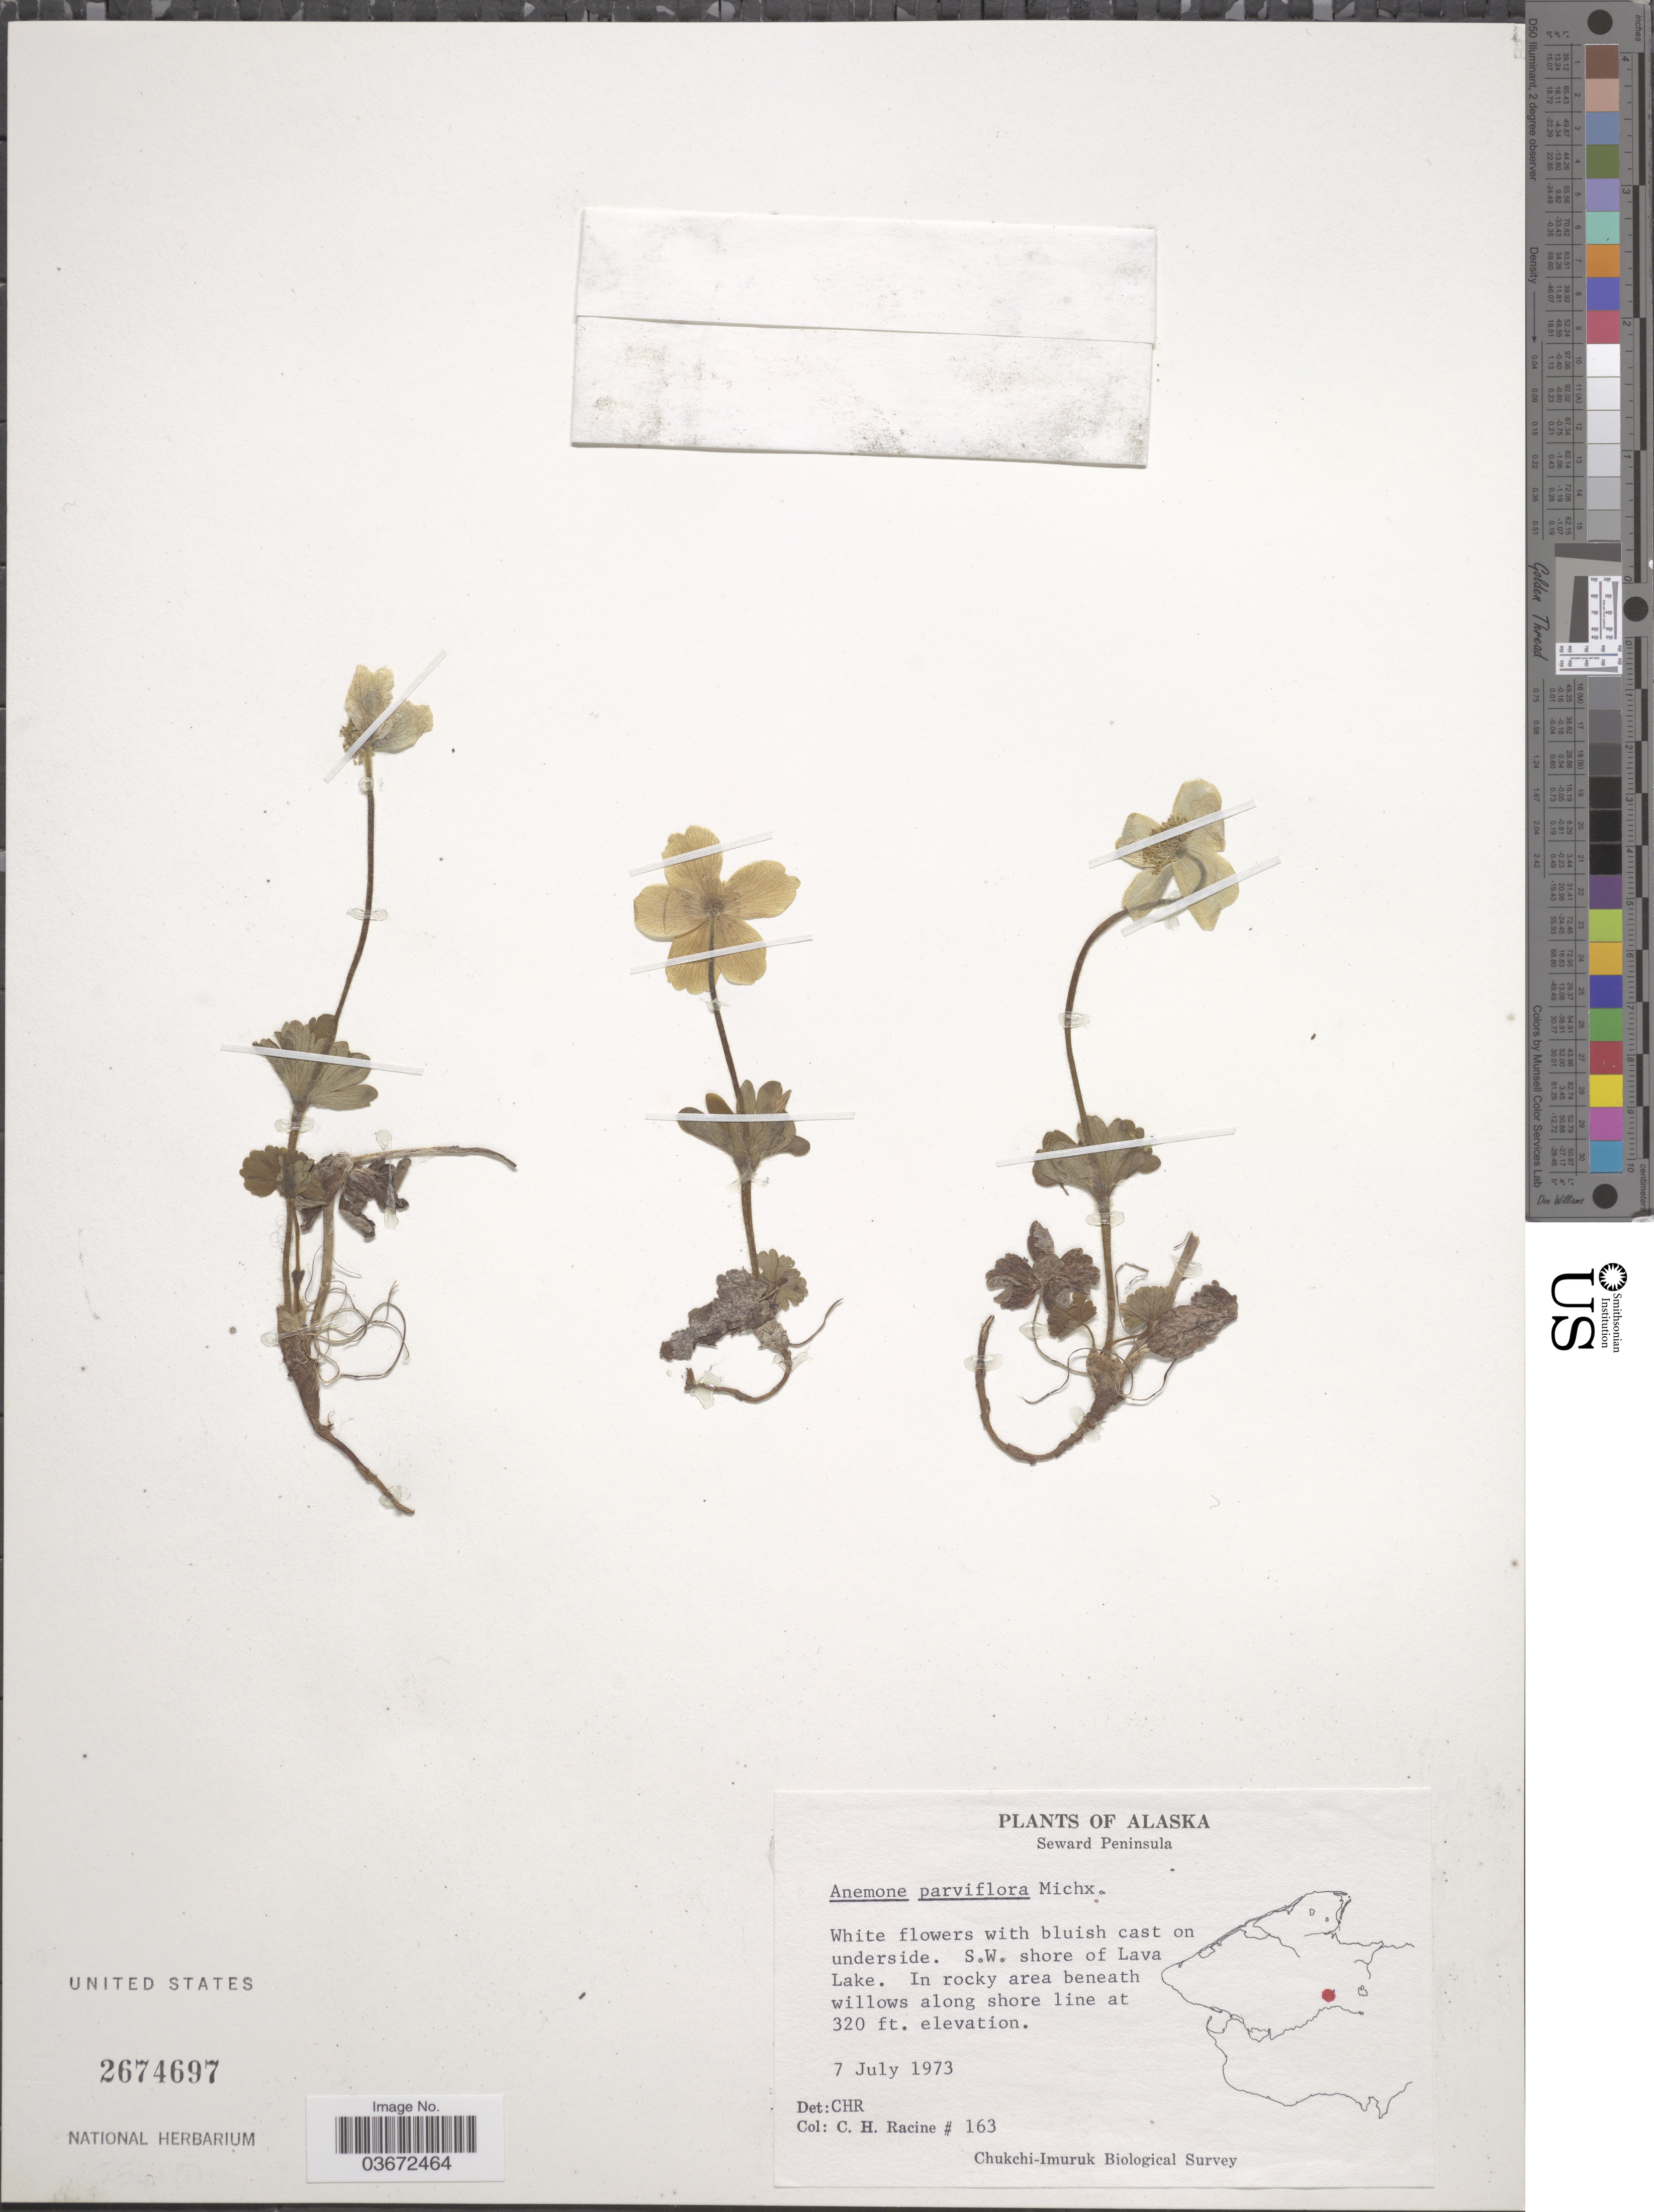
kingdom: Plantae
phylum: Tracheophyta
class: Magnoliopsida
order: Ranunculales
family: Ranunculaceae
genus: Anemone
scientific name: Anemone parviflora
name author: Michx.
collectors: C. Racine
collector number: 163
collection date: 1973-07-07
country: United States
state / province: Alaska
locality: Seward Peninsula. S.W. shore of Lava Lake.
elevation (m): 98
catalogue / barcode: US 2674697